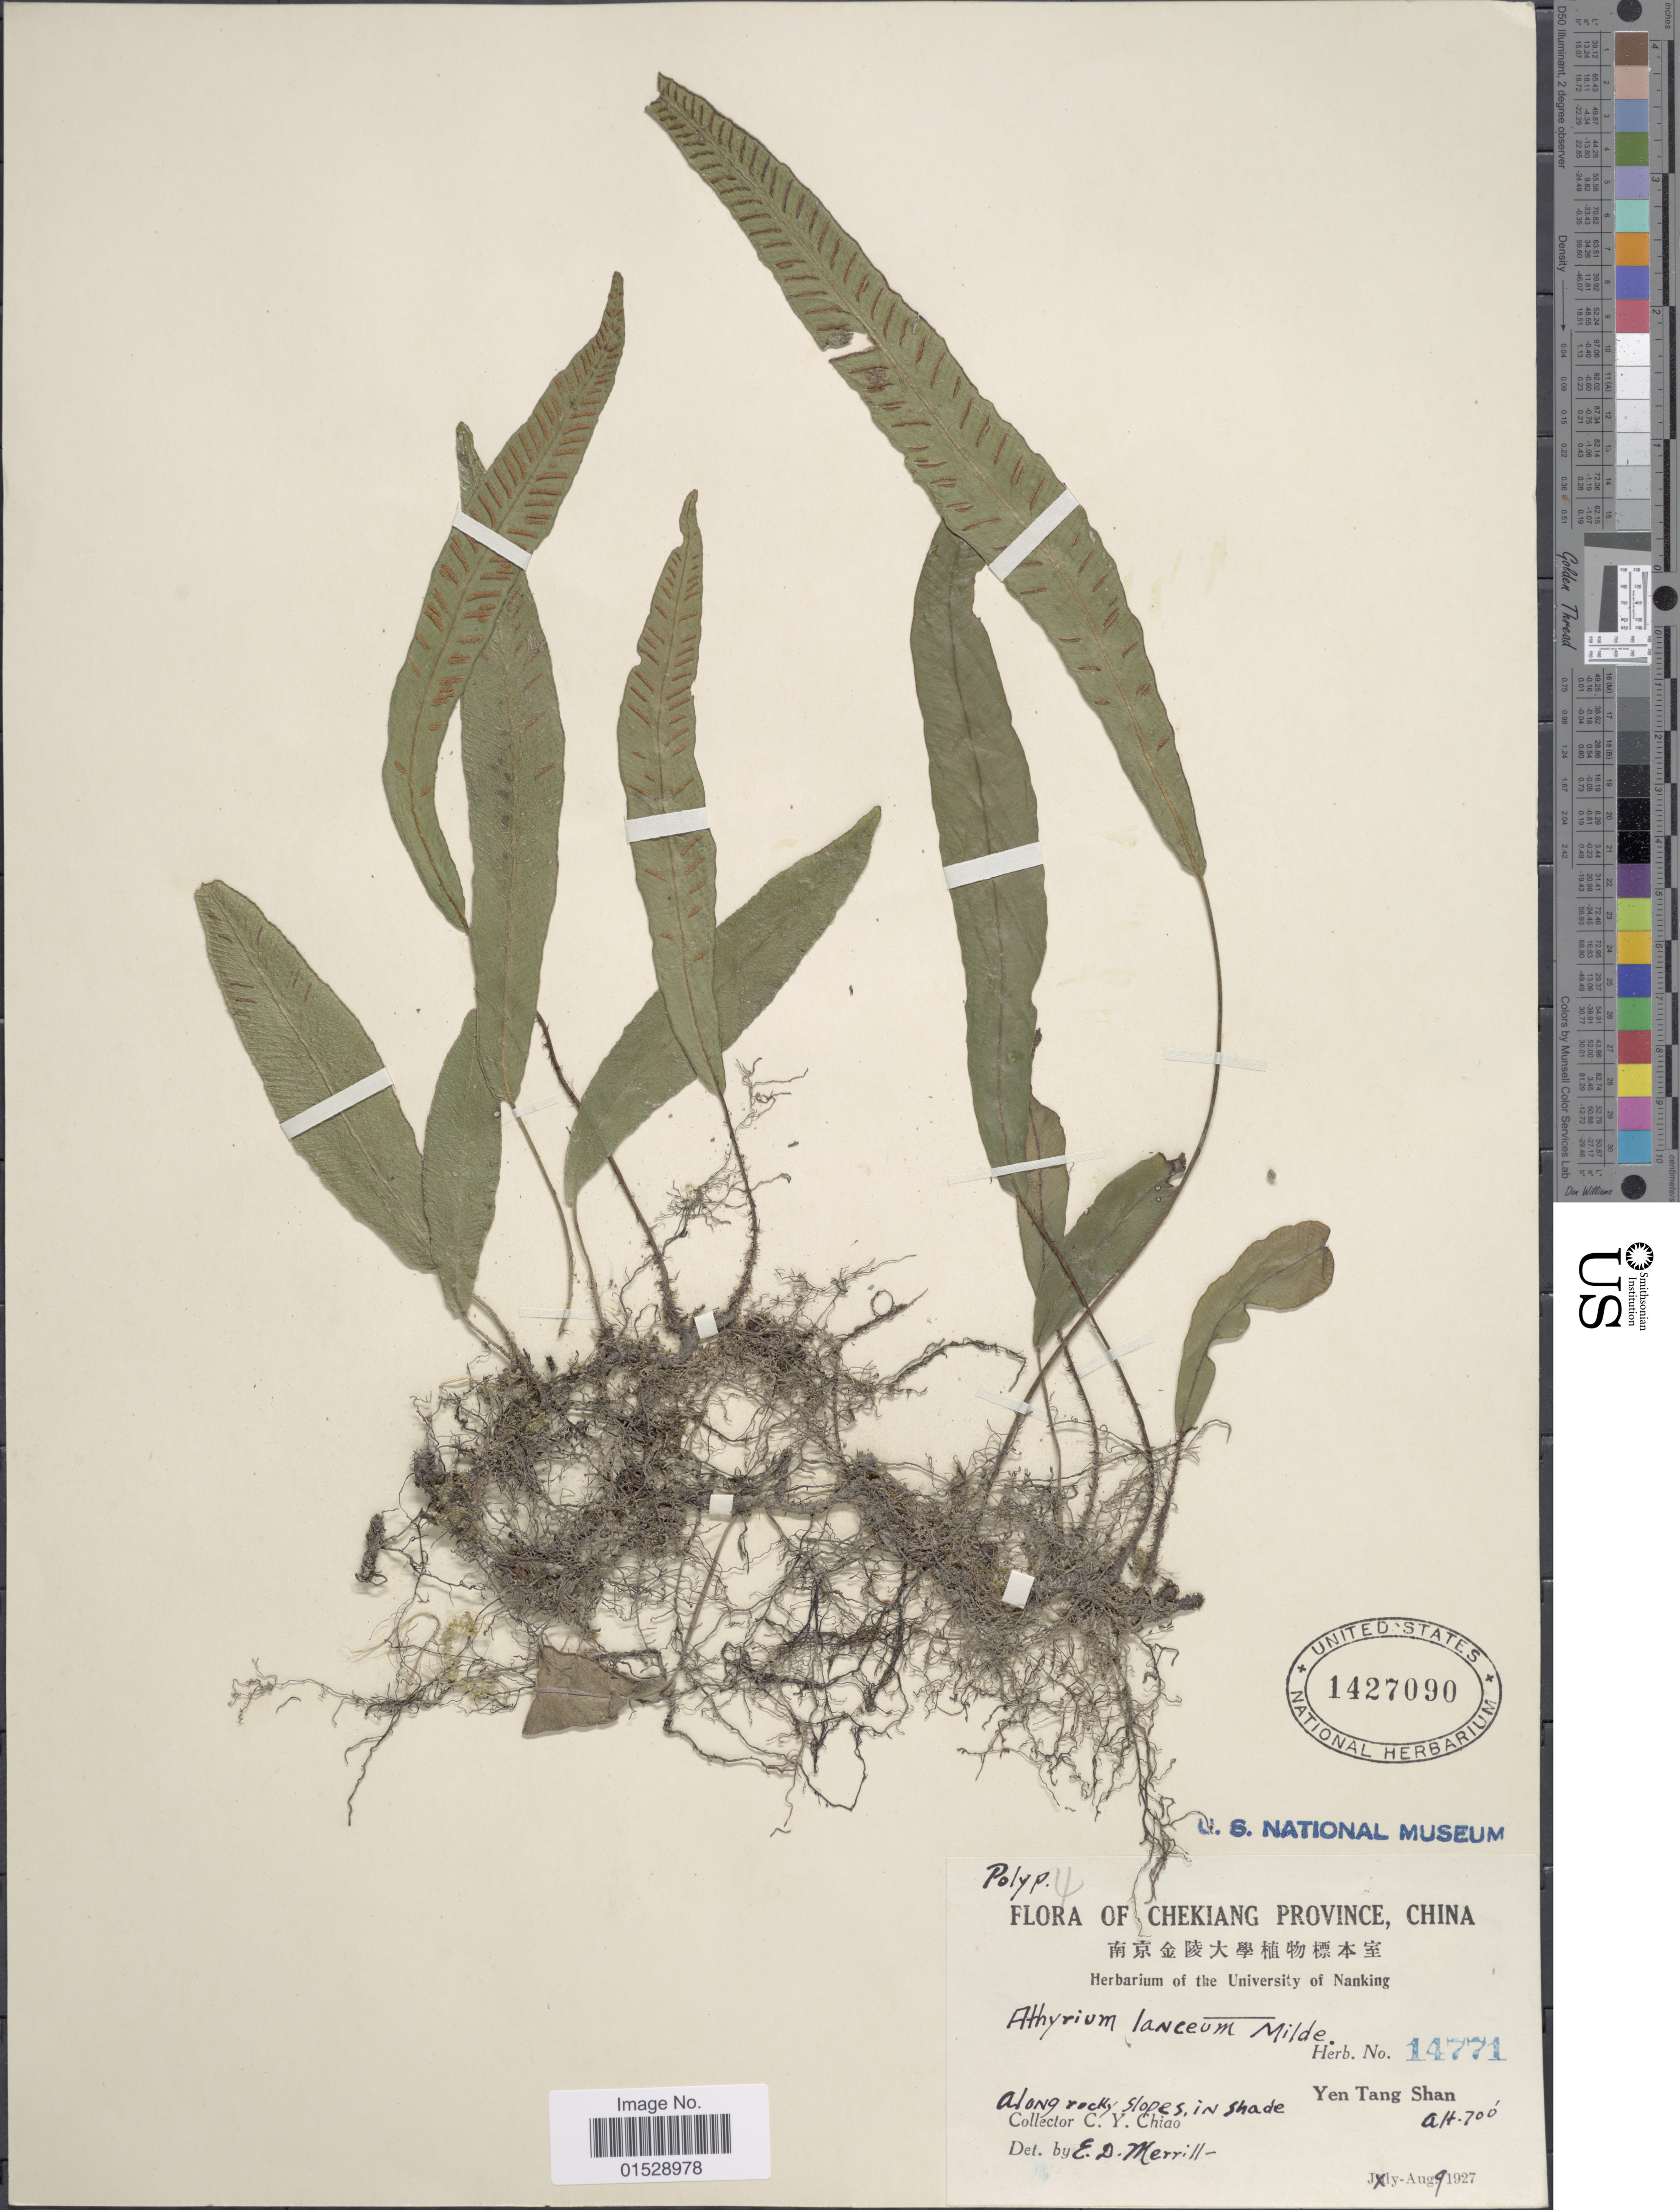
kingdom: Plantae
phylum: Tracheophyta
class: Polypodiopsida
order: Polypodiales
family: Athyriaceae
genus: Deparia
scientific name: Deparia lancea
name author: (Thunb.) Fraser-Jenk.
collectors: C. Y. Chiao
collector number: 14771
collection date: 1927-08-09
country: China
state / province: Zhejiang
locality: Chekiang province, along rocky slopes, in shade, Yen Tang Shan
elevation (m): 213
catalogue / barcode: US 1427090